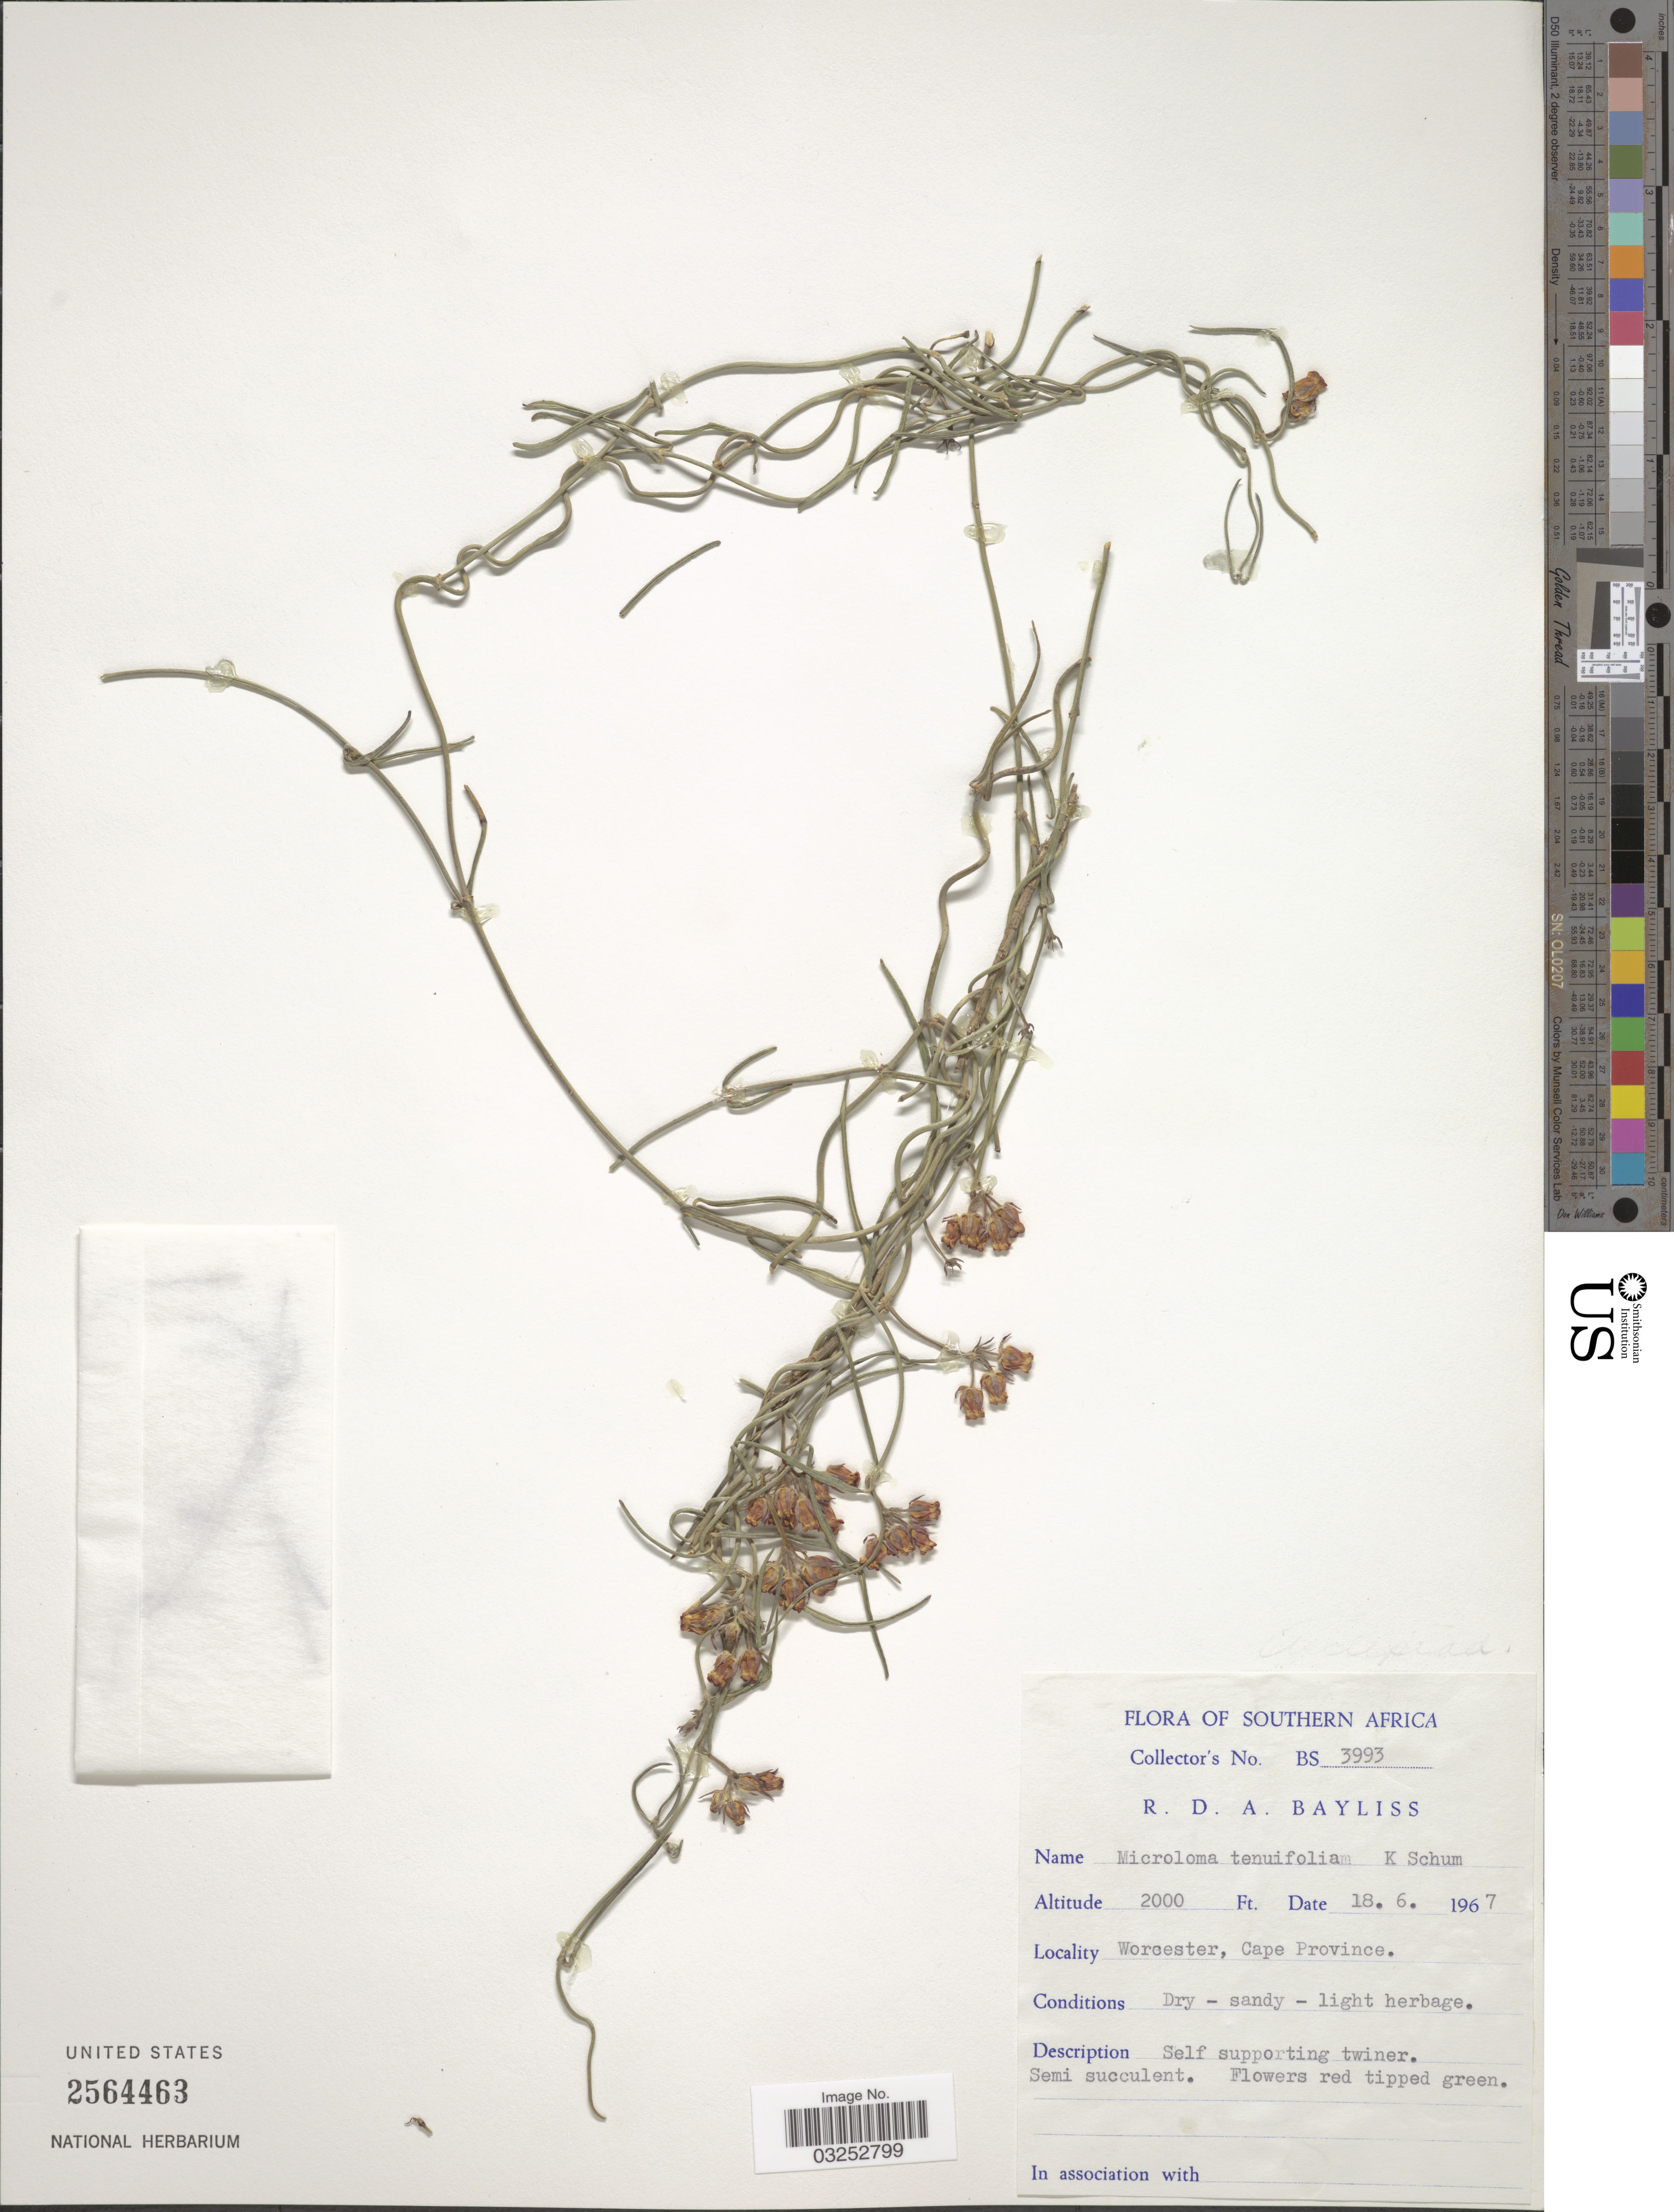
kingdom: Plantae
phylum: Tracheophyta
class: Magnoliopsida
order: Gentianales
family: Apocynaceae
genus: Microloma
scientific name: Microloma tenuifolium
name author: (L.) K. Schum.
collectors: R. Bayliss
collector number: BS 3993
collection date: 1967-06-18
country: South Africa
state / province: Western Cape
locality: Southern Africa, Worcester, Cape Province.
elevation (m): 610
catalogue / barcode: US 2564463